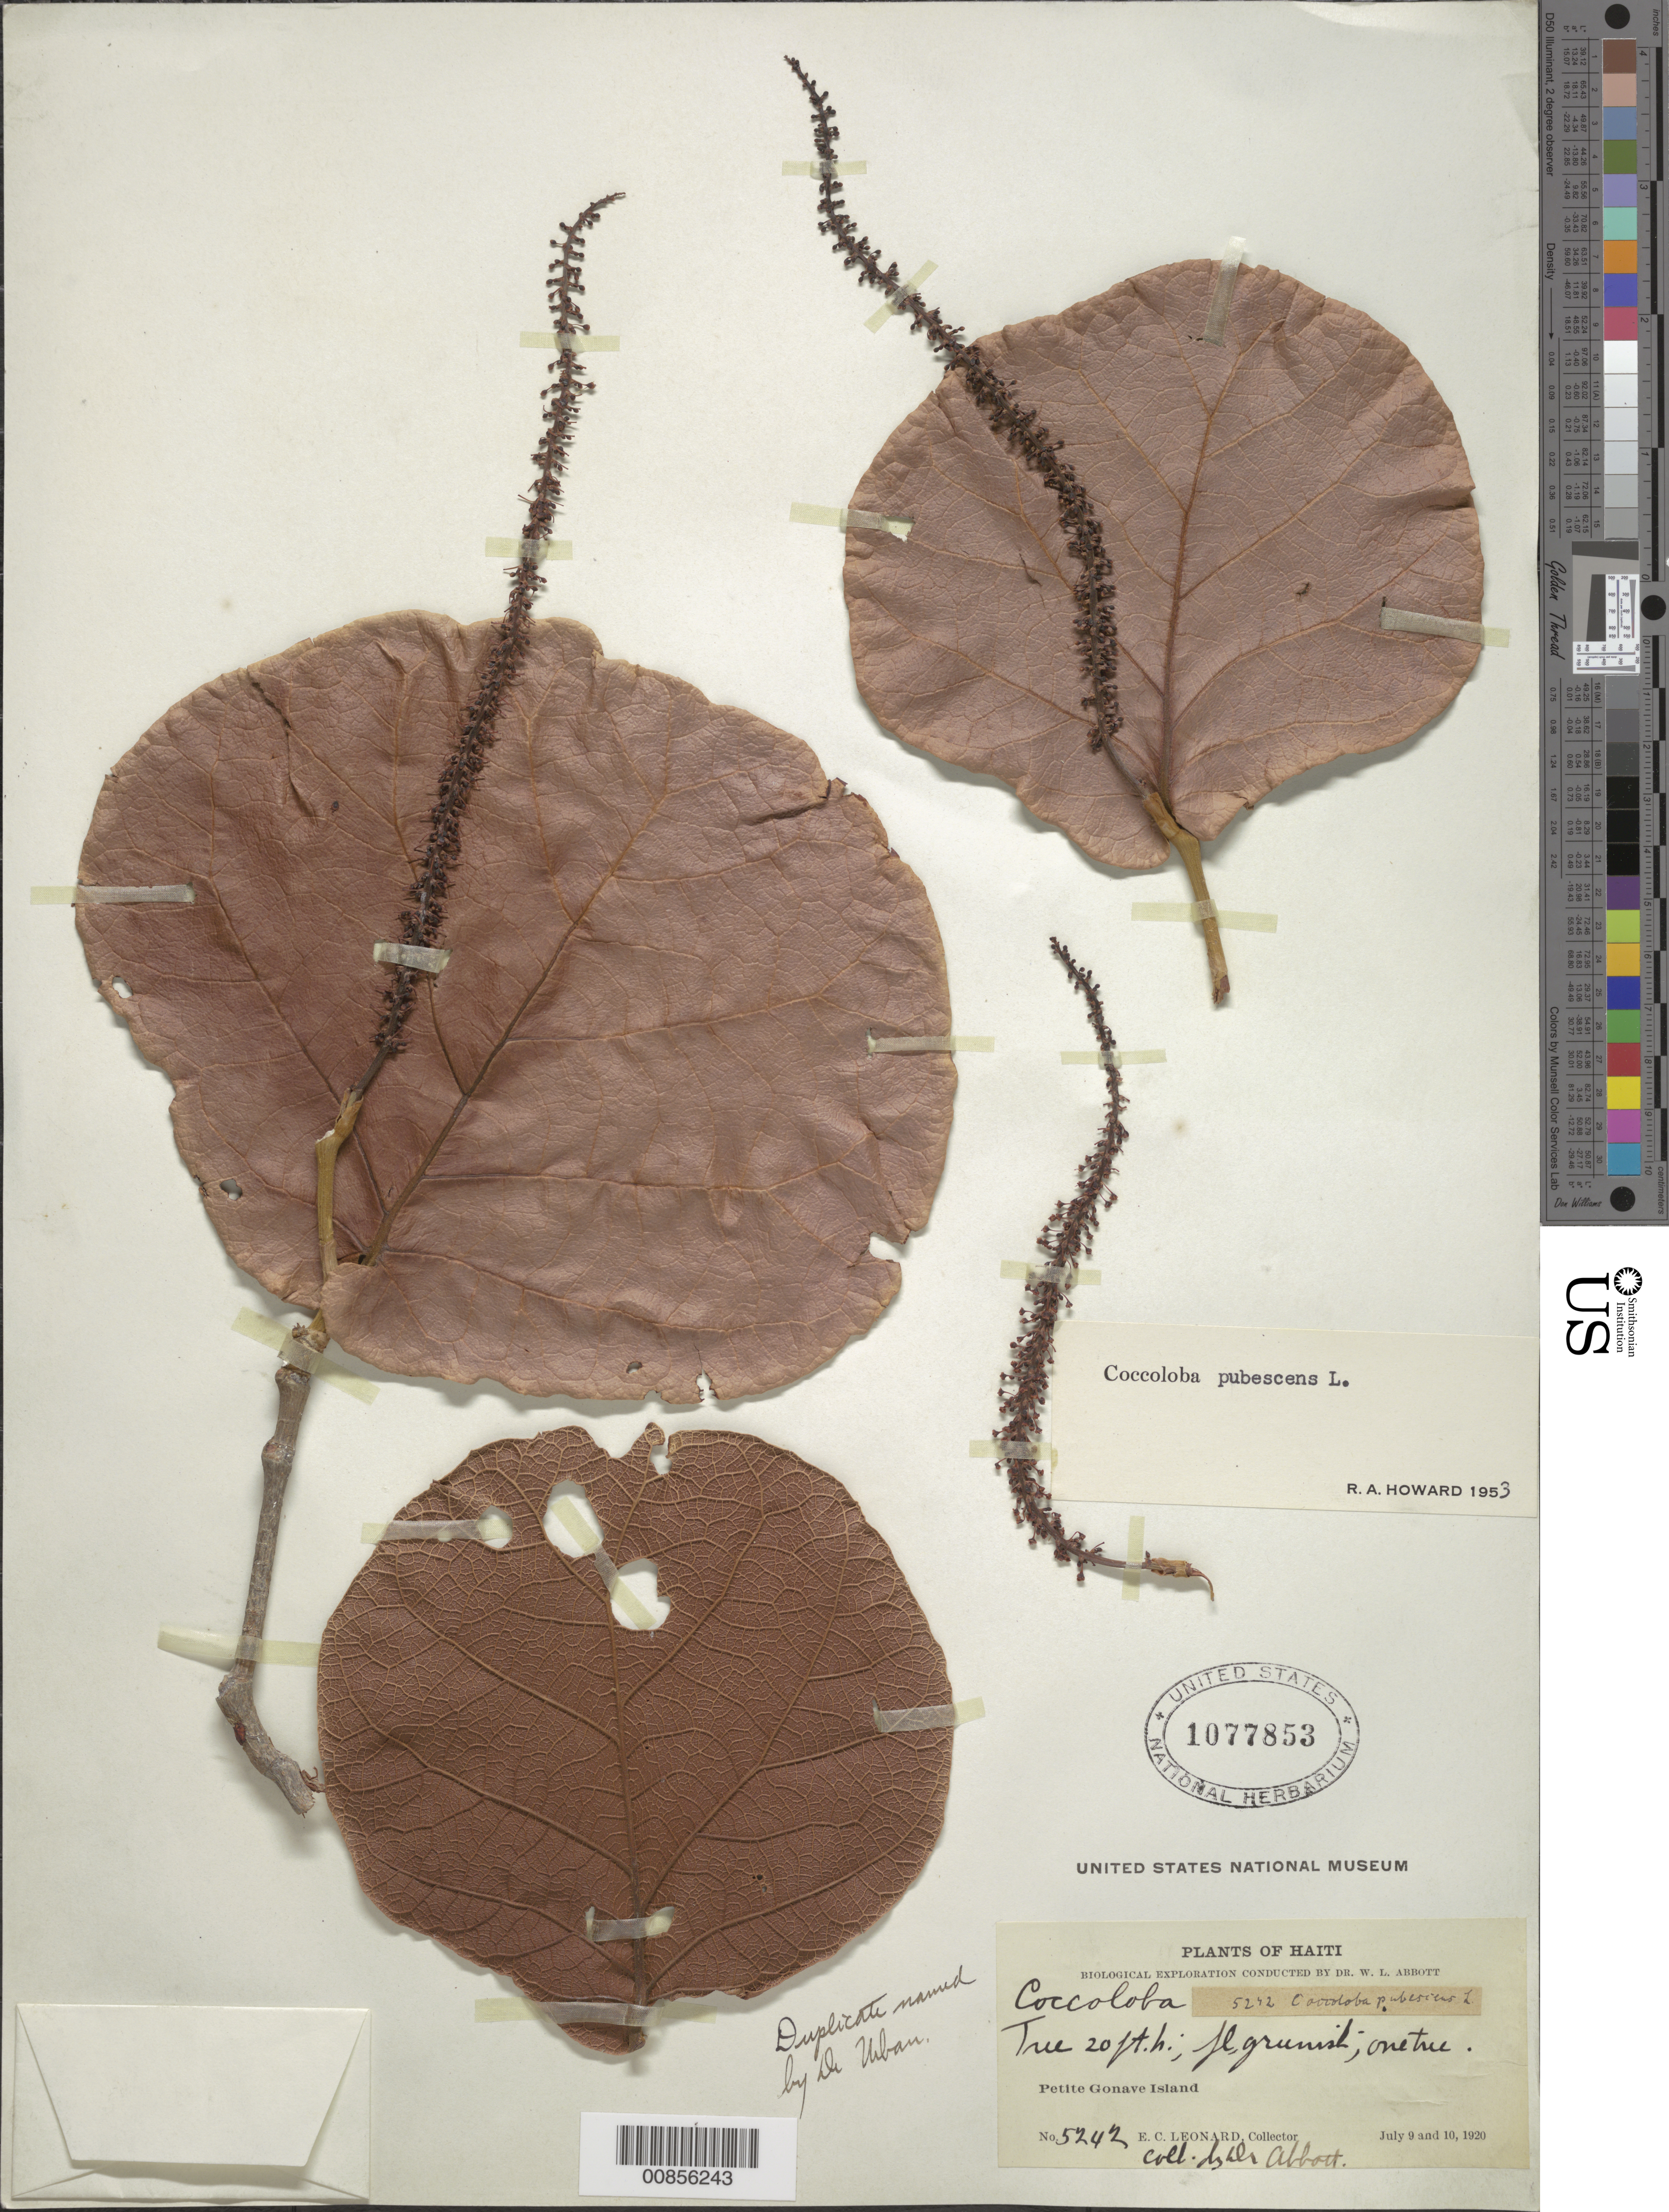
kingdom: Plantae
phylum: Tracheophyta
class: Magnoliopsida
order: Caryophyllales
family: Polygonaceae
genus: Coccoloba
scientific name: Coccoloba pubescens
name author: L.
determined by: Howard, R. A.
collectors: E. C. Leonard & W. L. Abbott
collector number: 5242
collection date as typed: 09 Jul 1920 to 10 Jul 1920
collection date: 1920-07-09/1920-07-10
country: Haiti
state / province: Ouest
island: Île de la Gonâve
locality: Petite Gonave Island.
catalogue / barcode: US 1077853